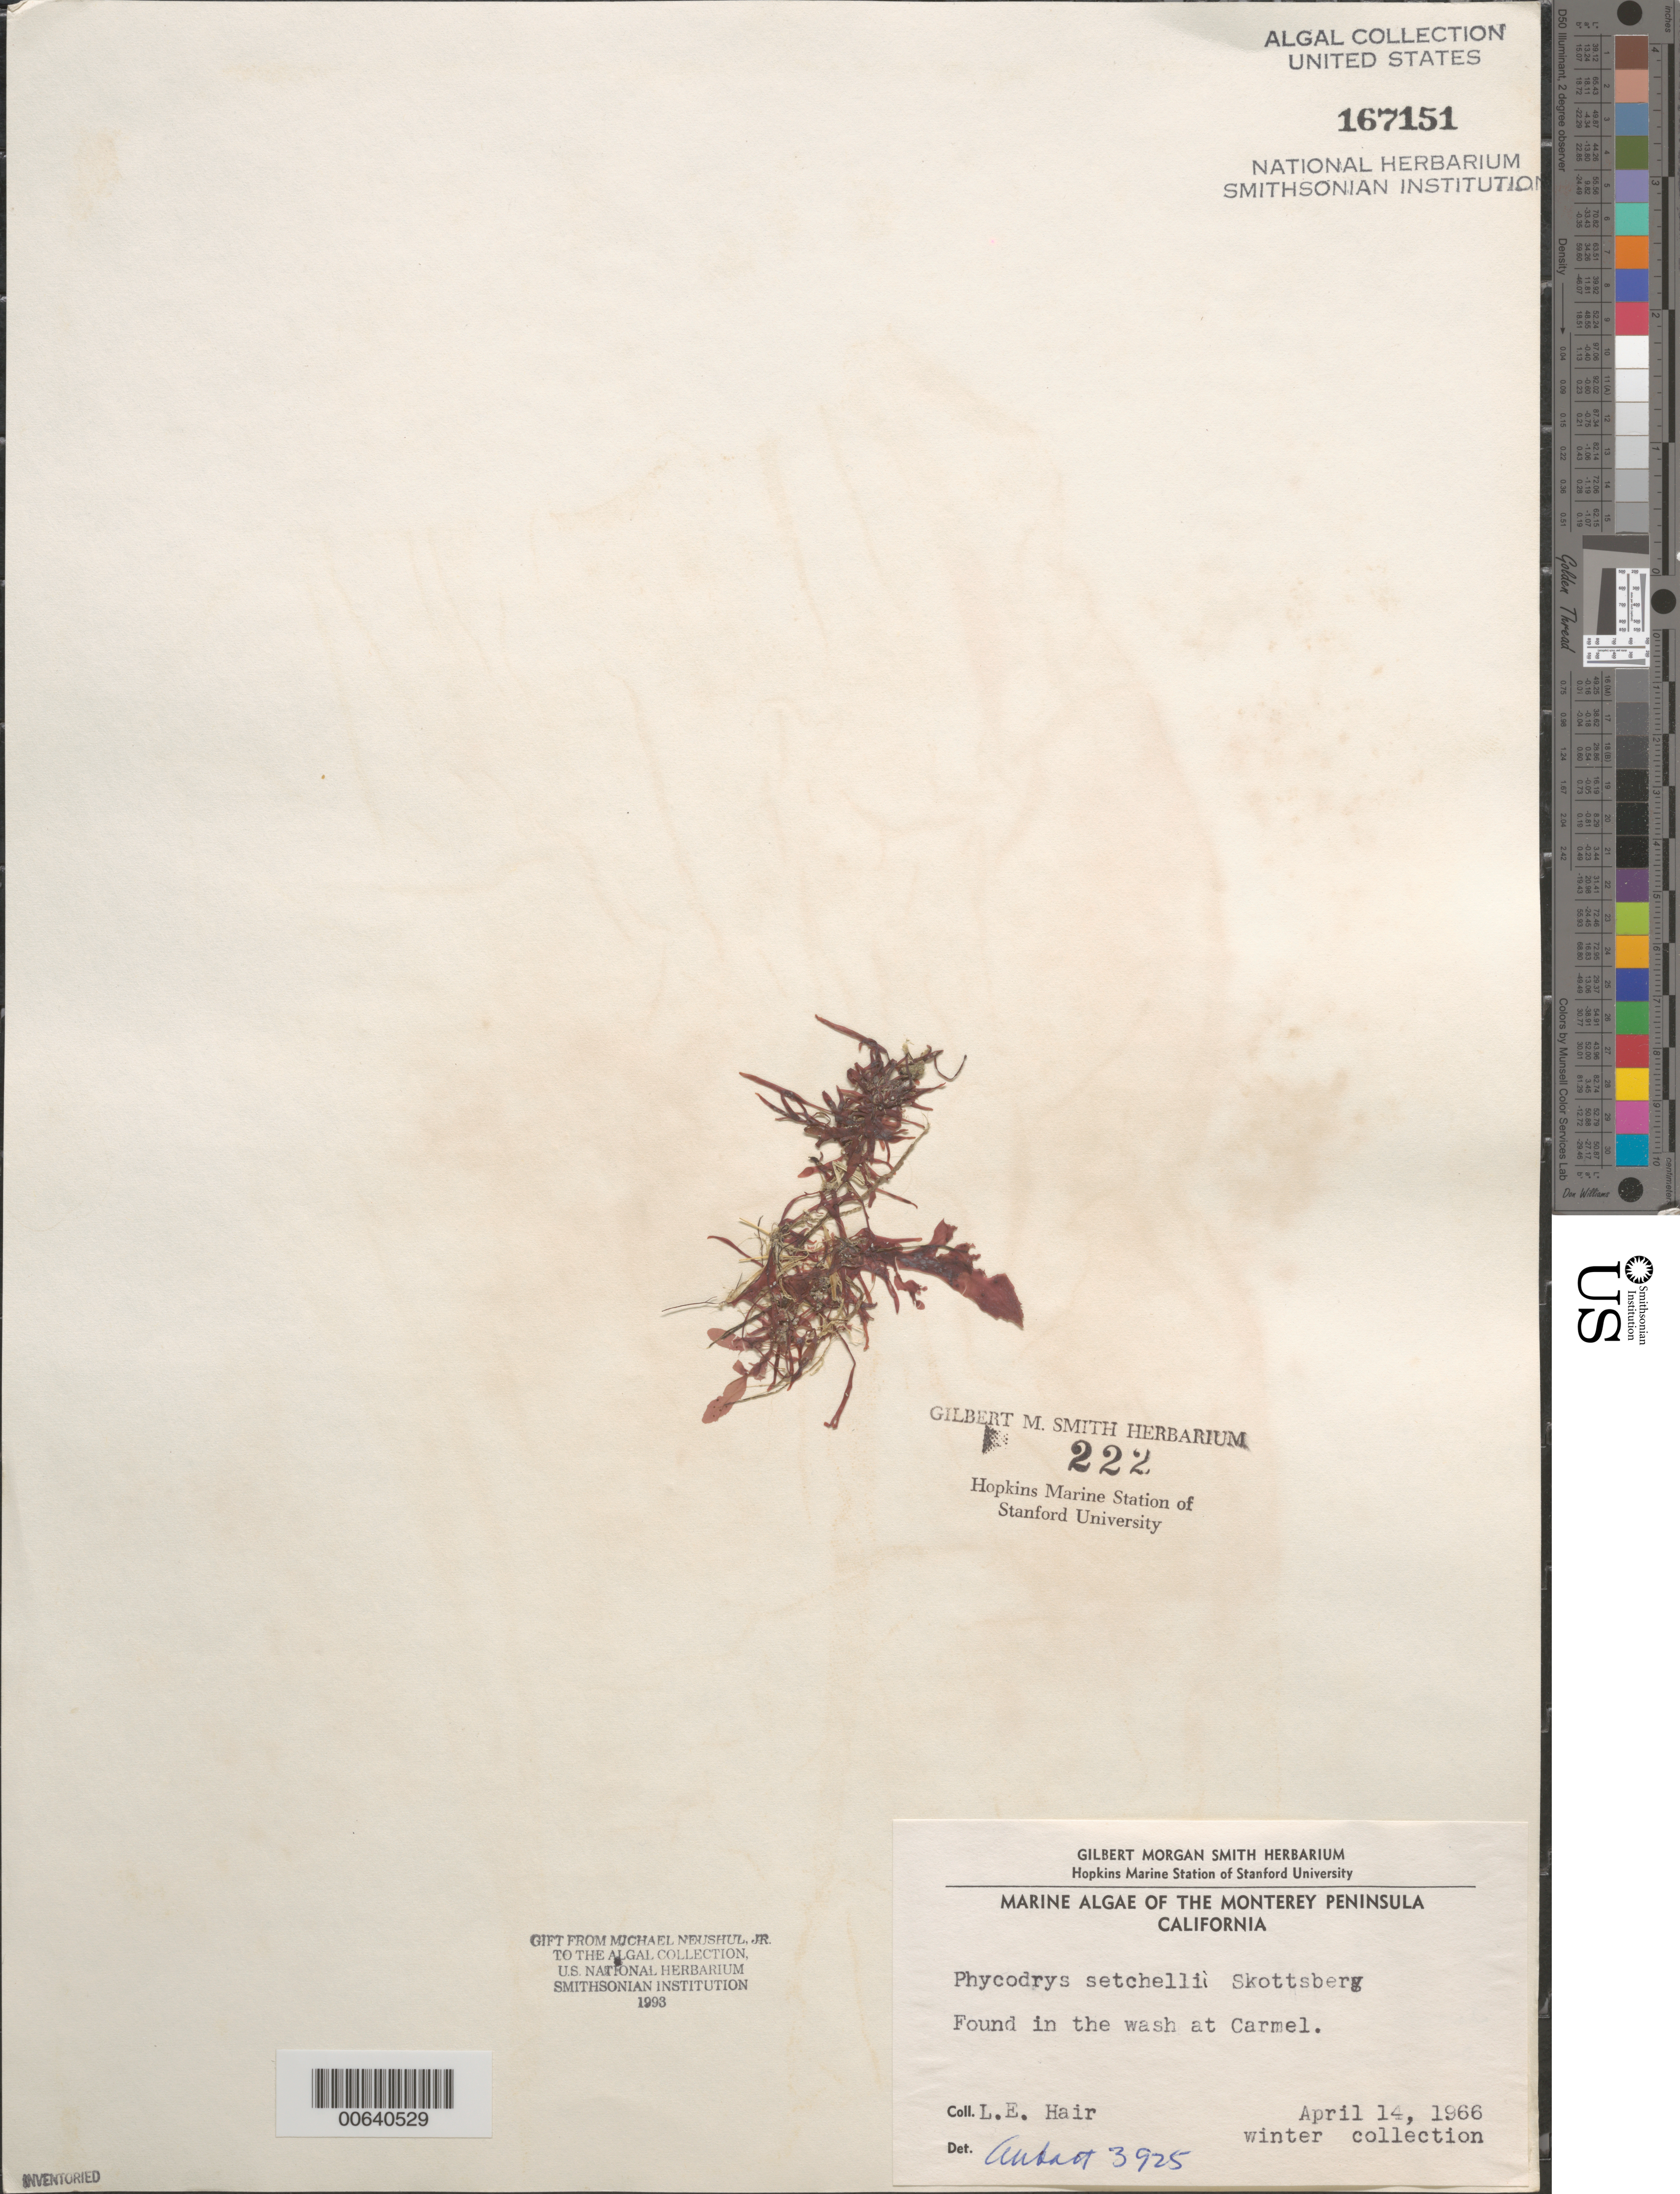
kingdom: Plantae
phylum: Rhodophyta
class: Florideophyceae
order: Ceramiales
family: Delesseriaceae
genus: Phycodrys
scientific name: Phycodrys setchellii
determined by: Abbott, Isabella A.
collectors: L. Hair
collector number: IAA 3925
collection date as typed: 14 Apr 1966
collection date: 1966-04-14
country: United States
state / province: California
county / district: Monterey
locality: Carmel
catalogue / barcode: US 167151